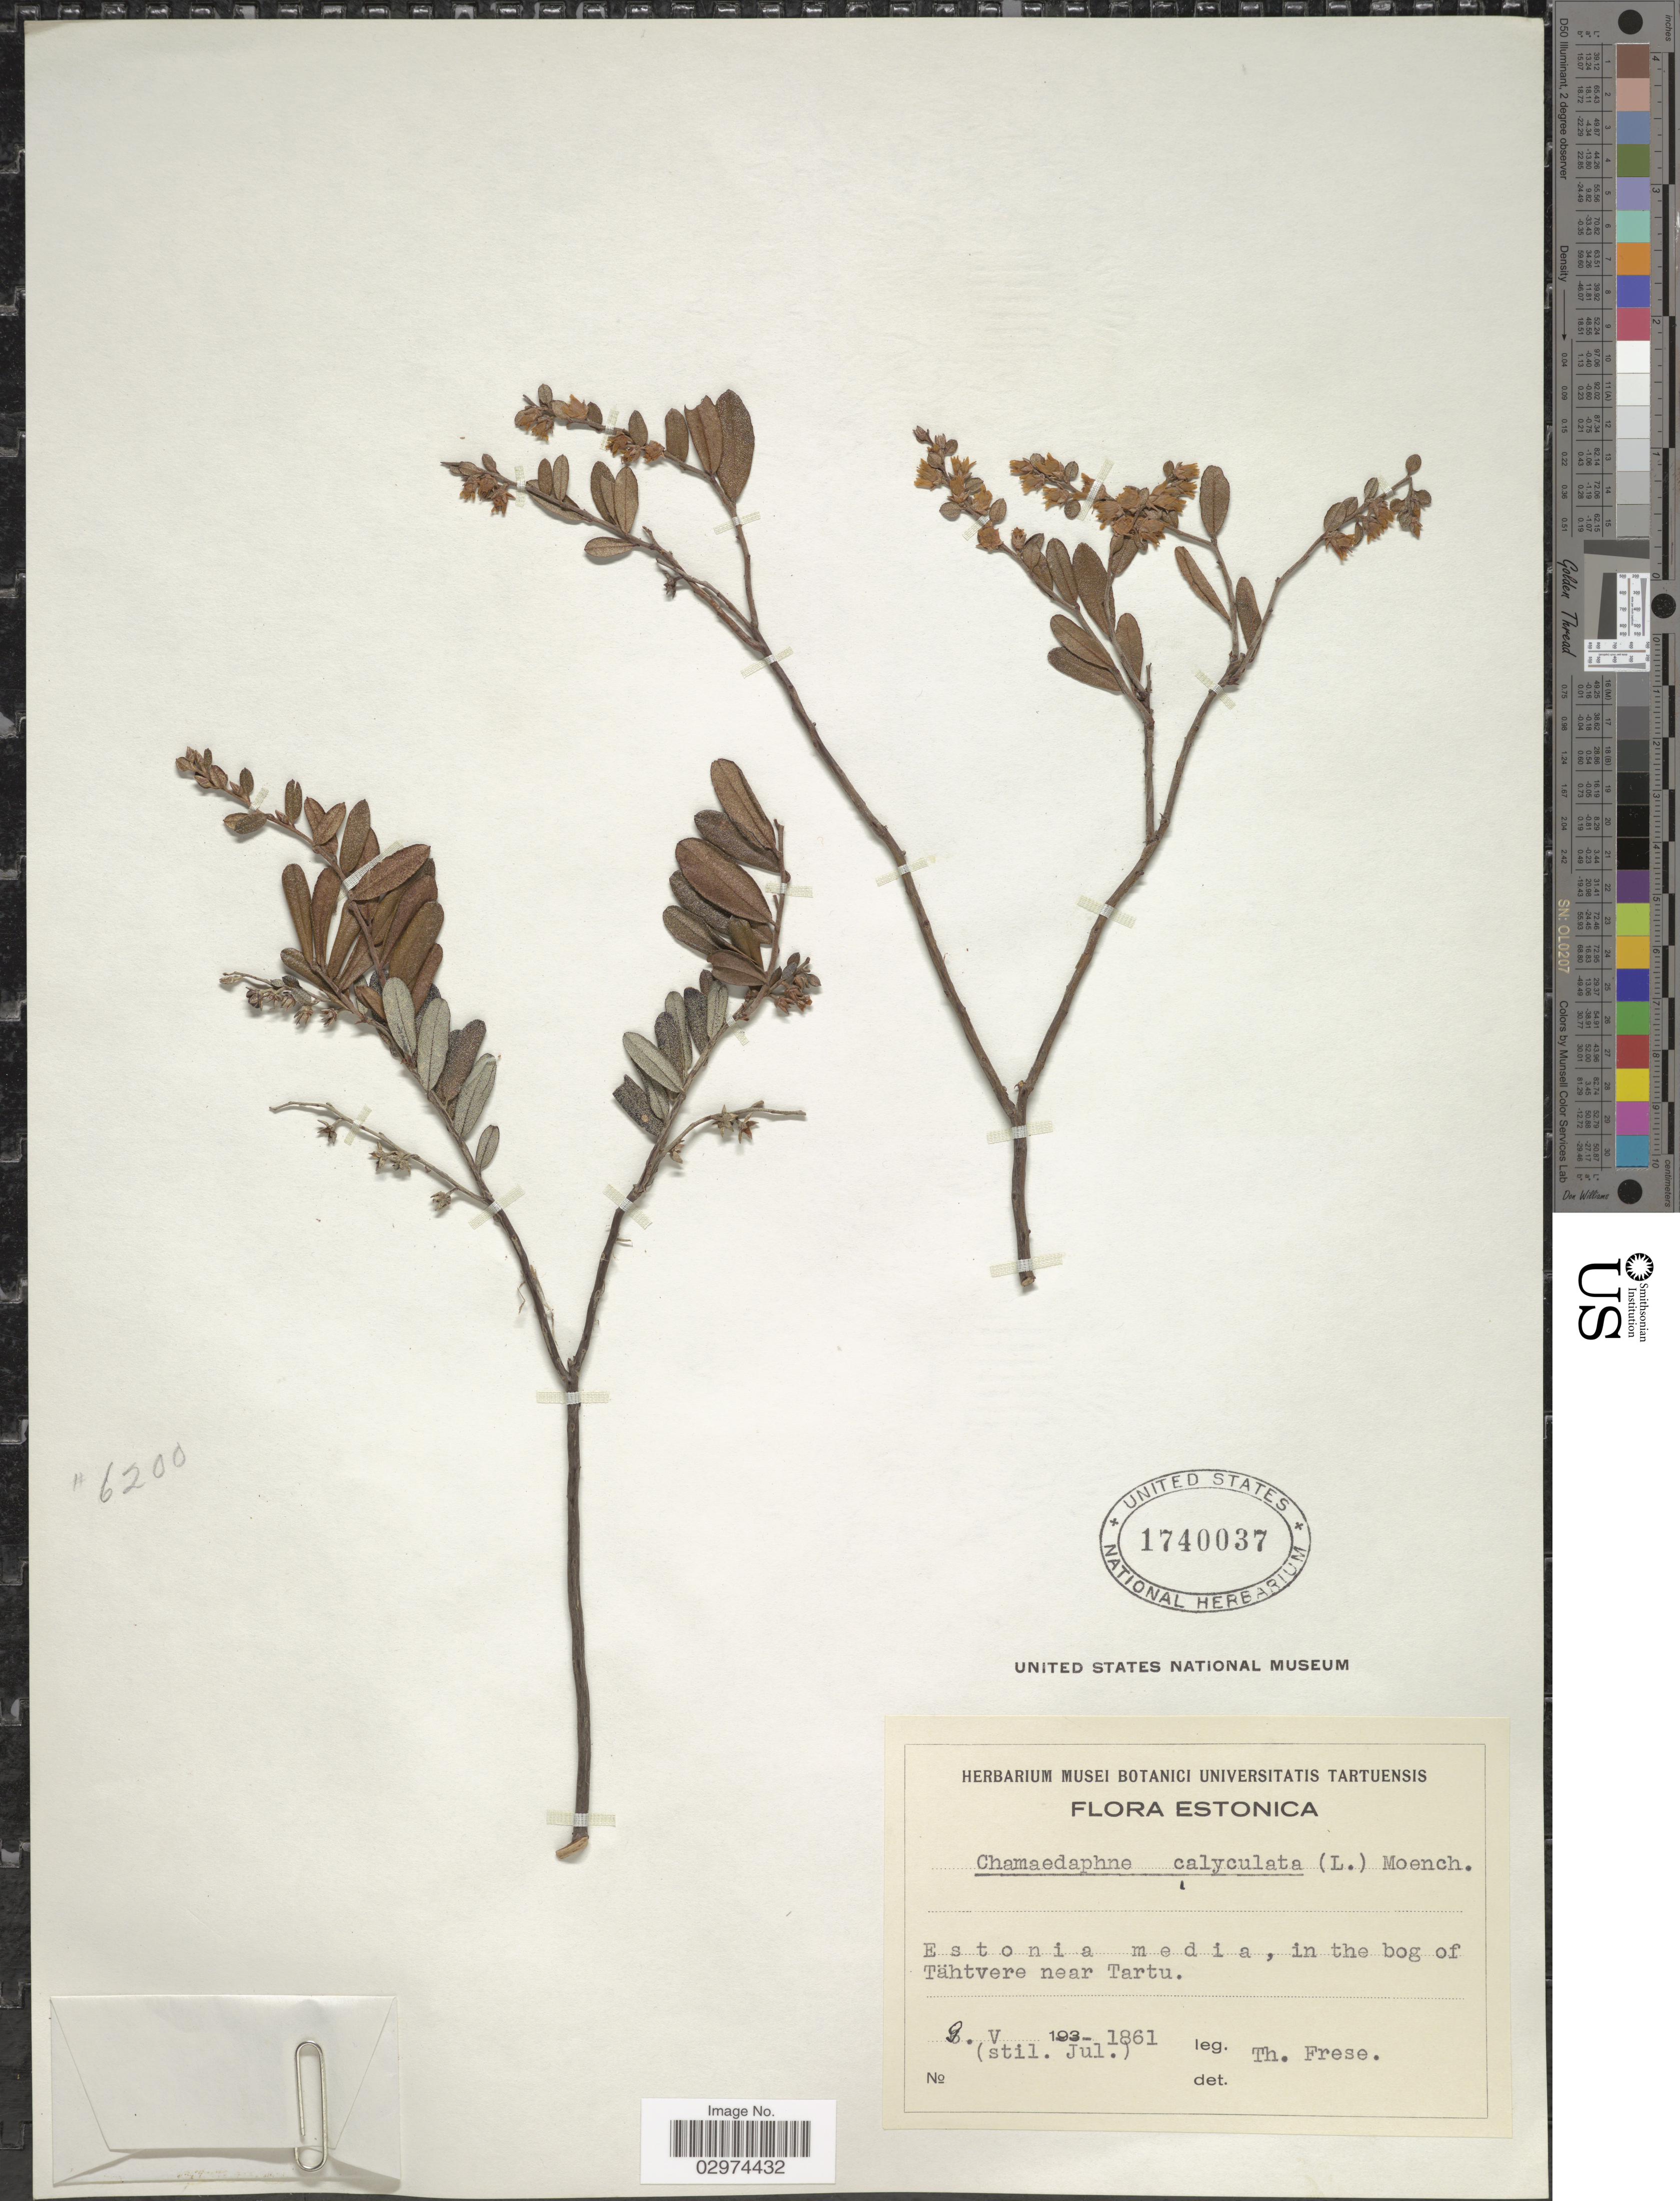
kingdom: Plantae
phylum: Tracheophyta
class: Magnoliopsida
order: Ericales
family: Ericaceae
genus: Chamaedaphne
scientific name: Chamaedaphne calyculata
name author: (L.) Moench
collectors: T. Frese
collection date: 1861-05-09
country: Estonia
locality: Estonia media, in the bog of Tähtvere near Tartu.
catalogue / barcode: US 1740037